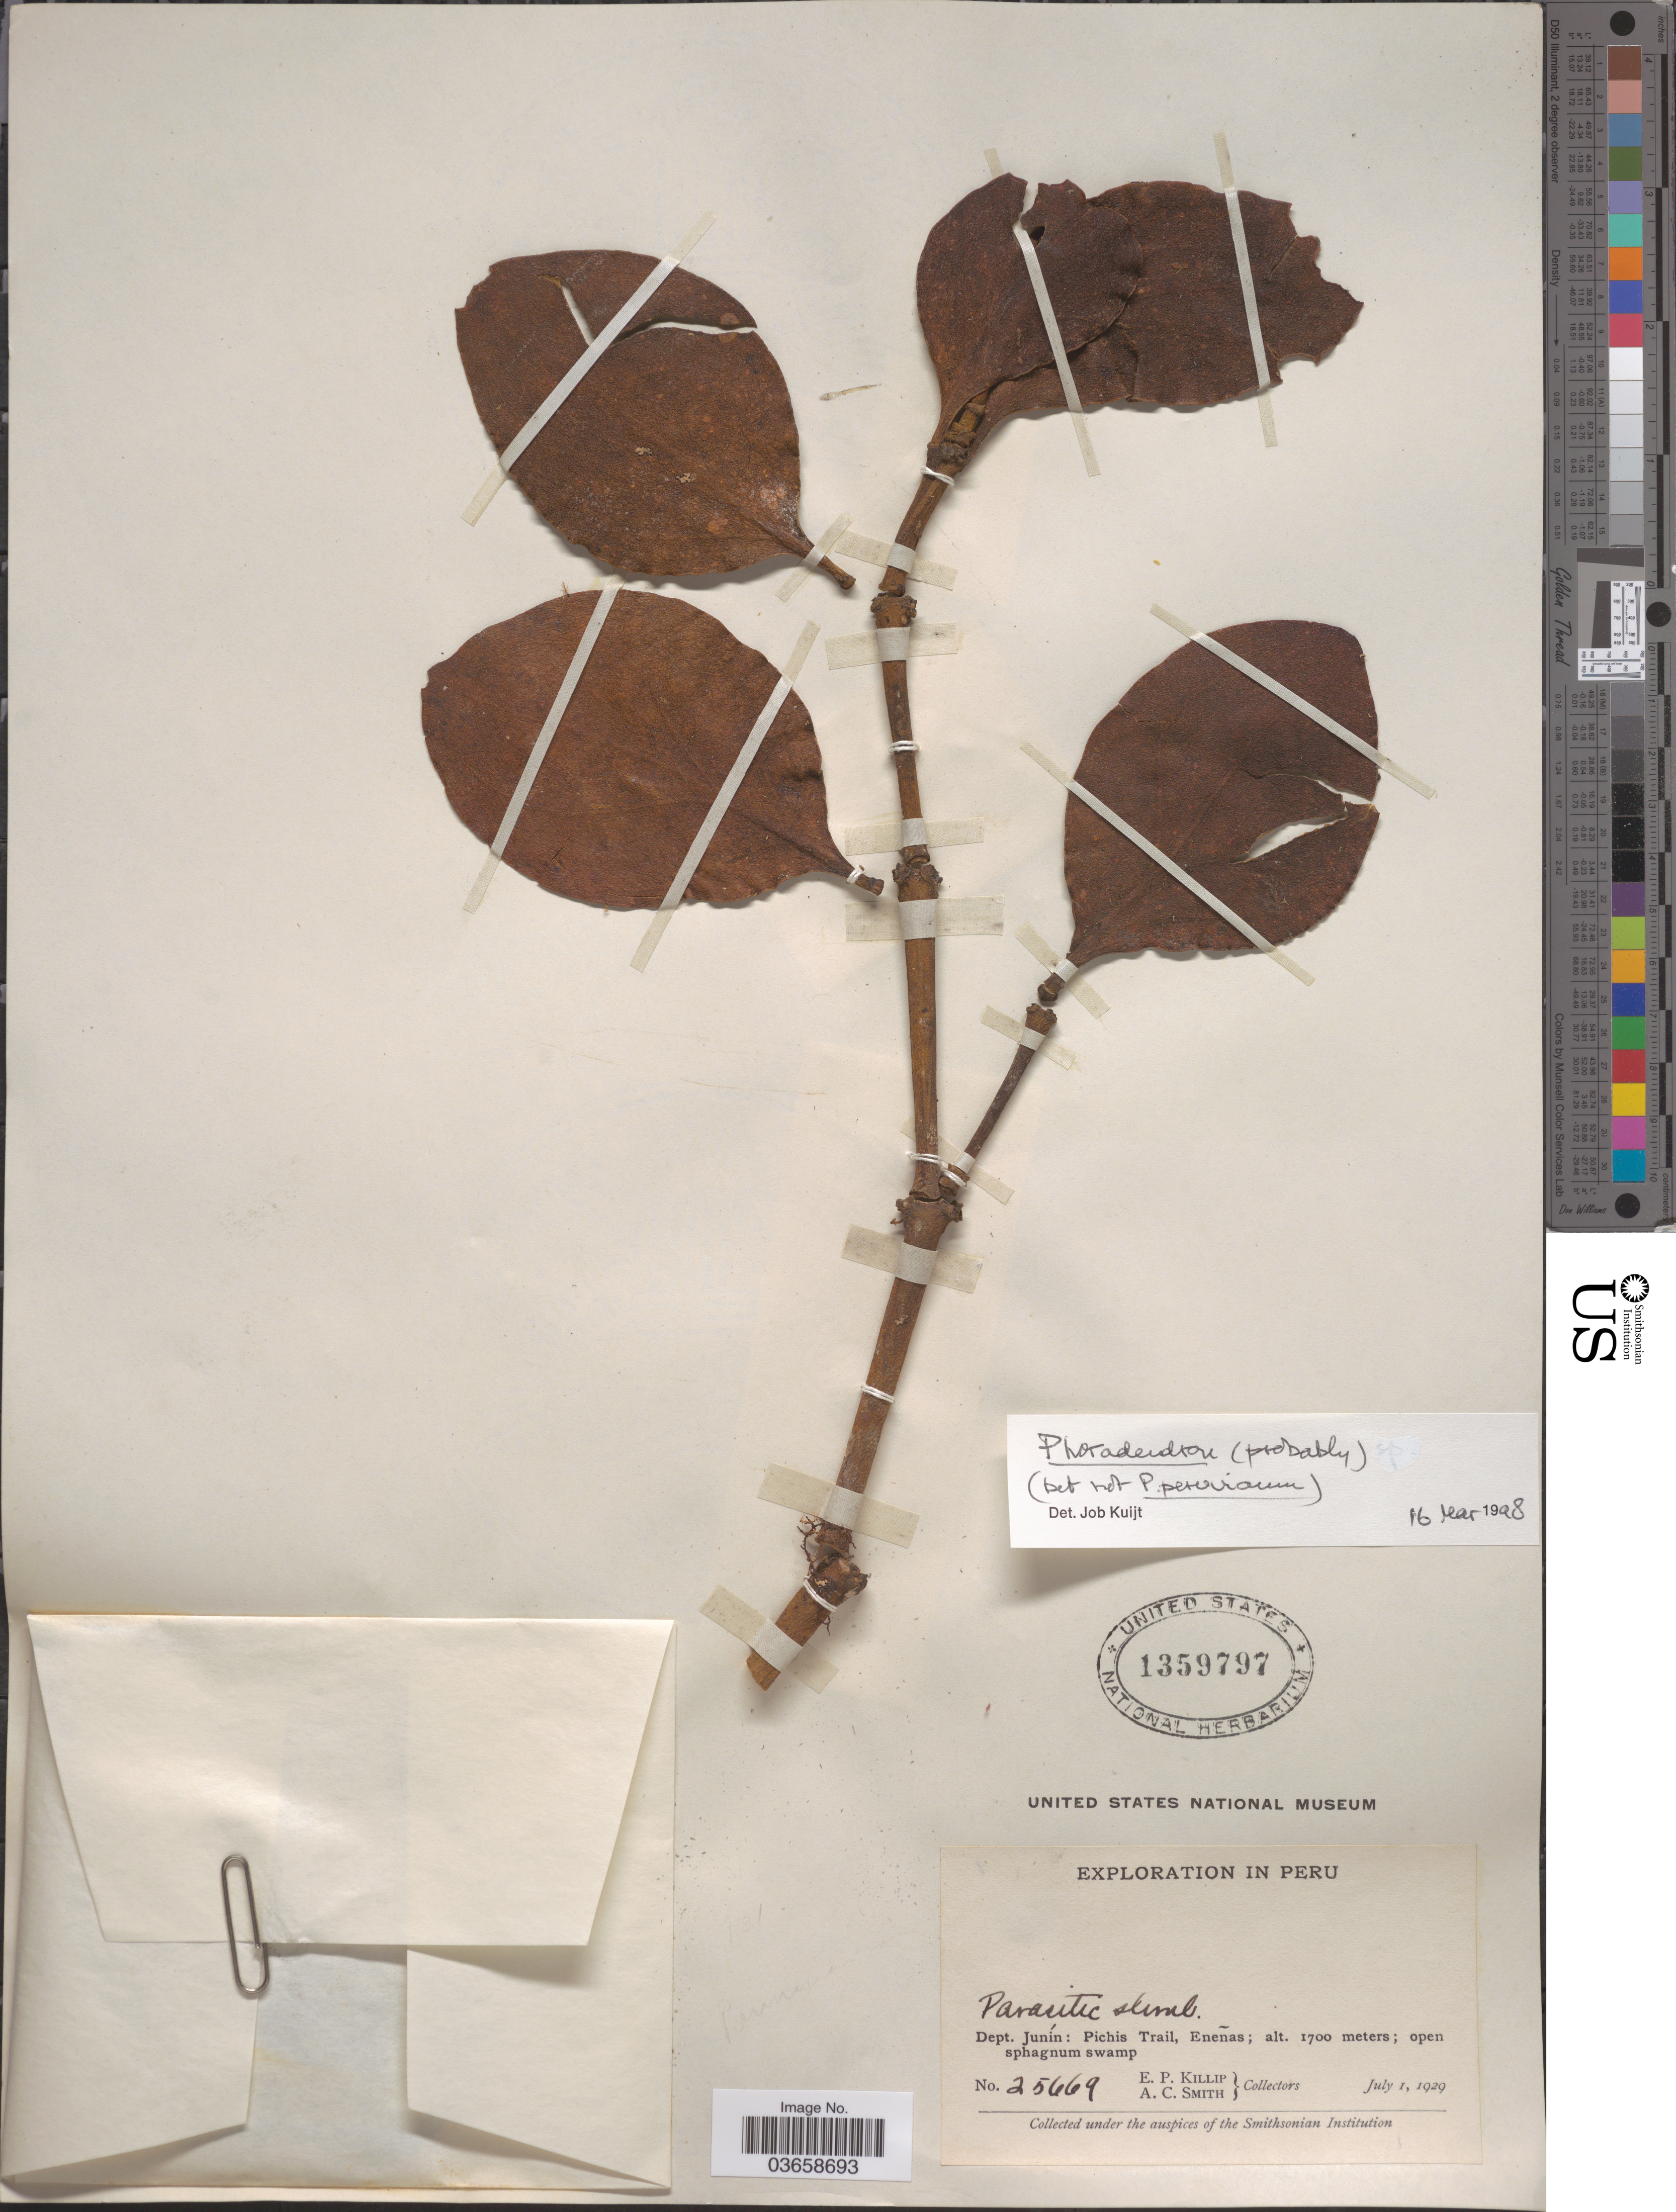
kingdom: Plantae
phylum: Tracheophyta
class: Magnoliopsida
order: Santalales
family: Viscaceae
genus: Phoradendron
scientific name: Phoradendron sp.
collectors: E. P. Killip & A. C. Smith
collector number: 25669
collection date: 1929-07-01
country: Peru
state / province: Junín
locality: Dept. Junín: Pichis Trail, Eneñas.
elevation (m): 1700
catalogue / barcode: US 1359797